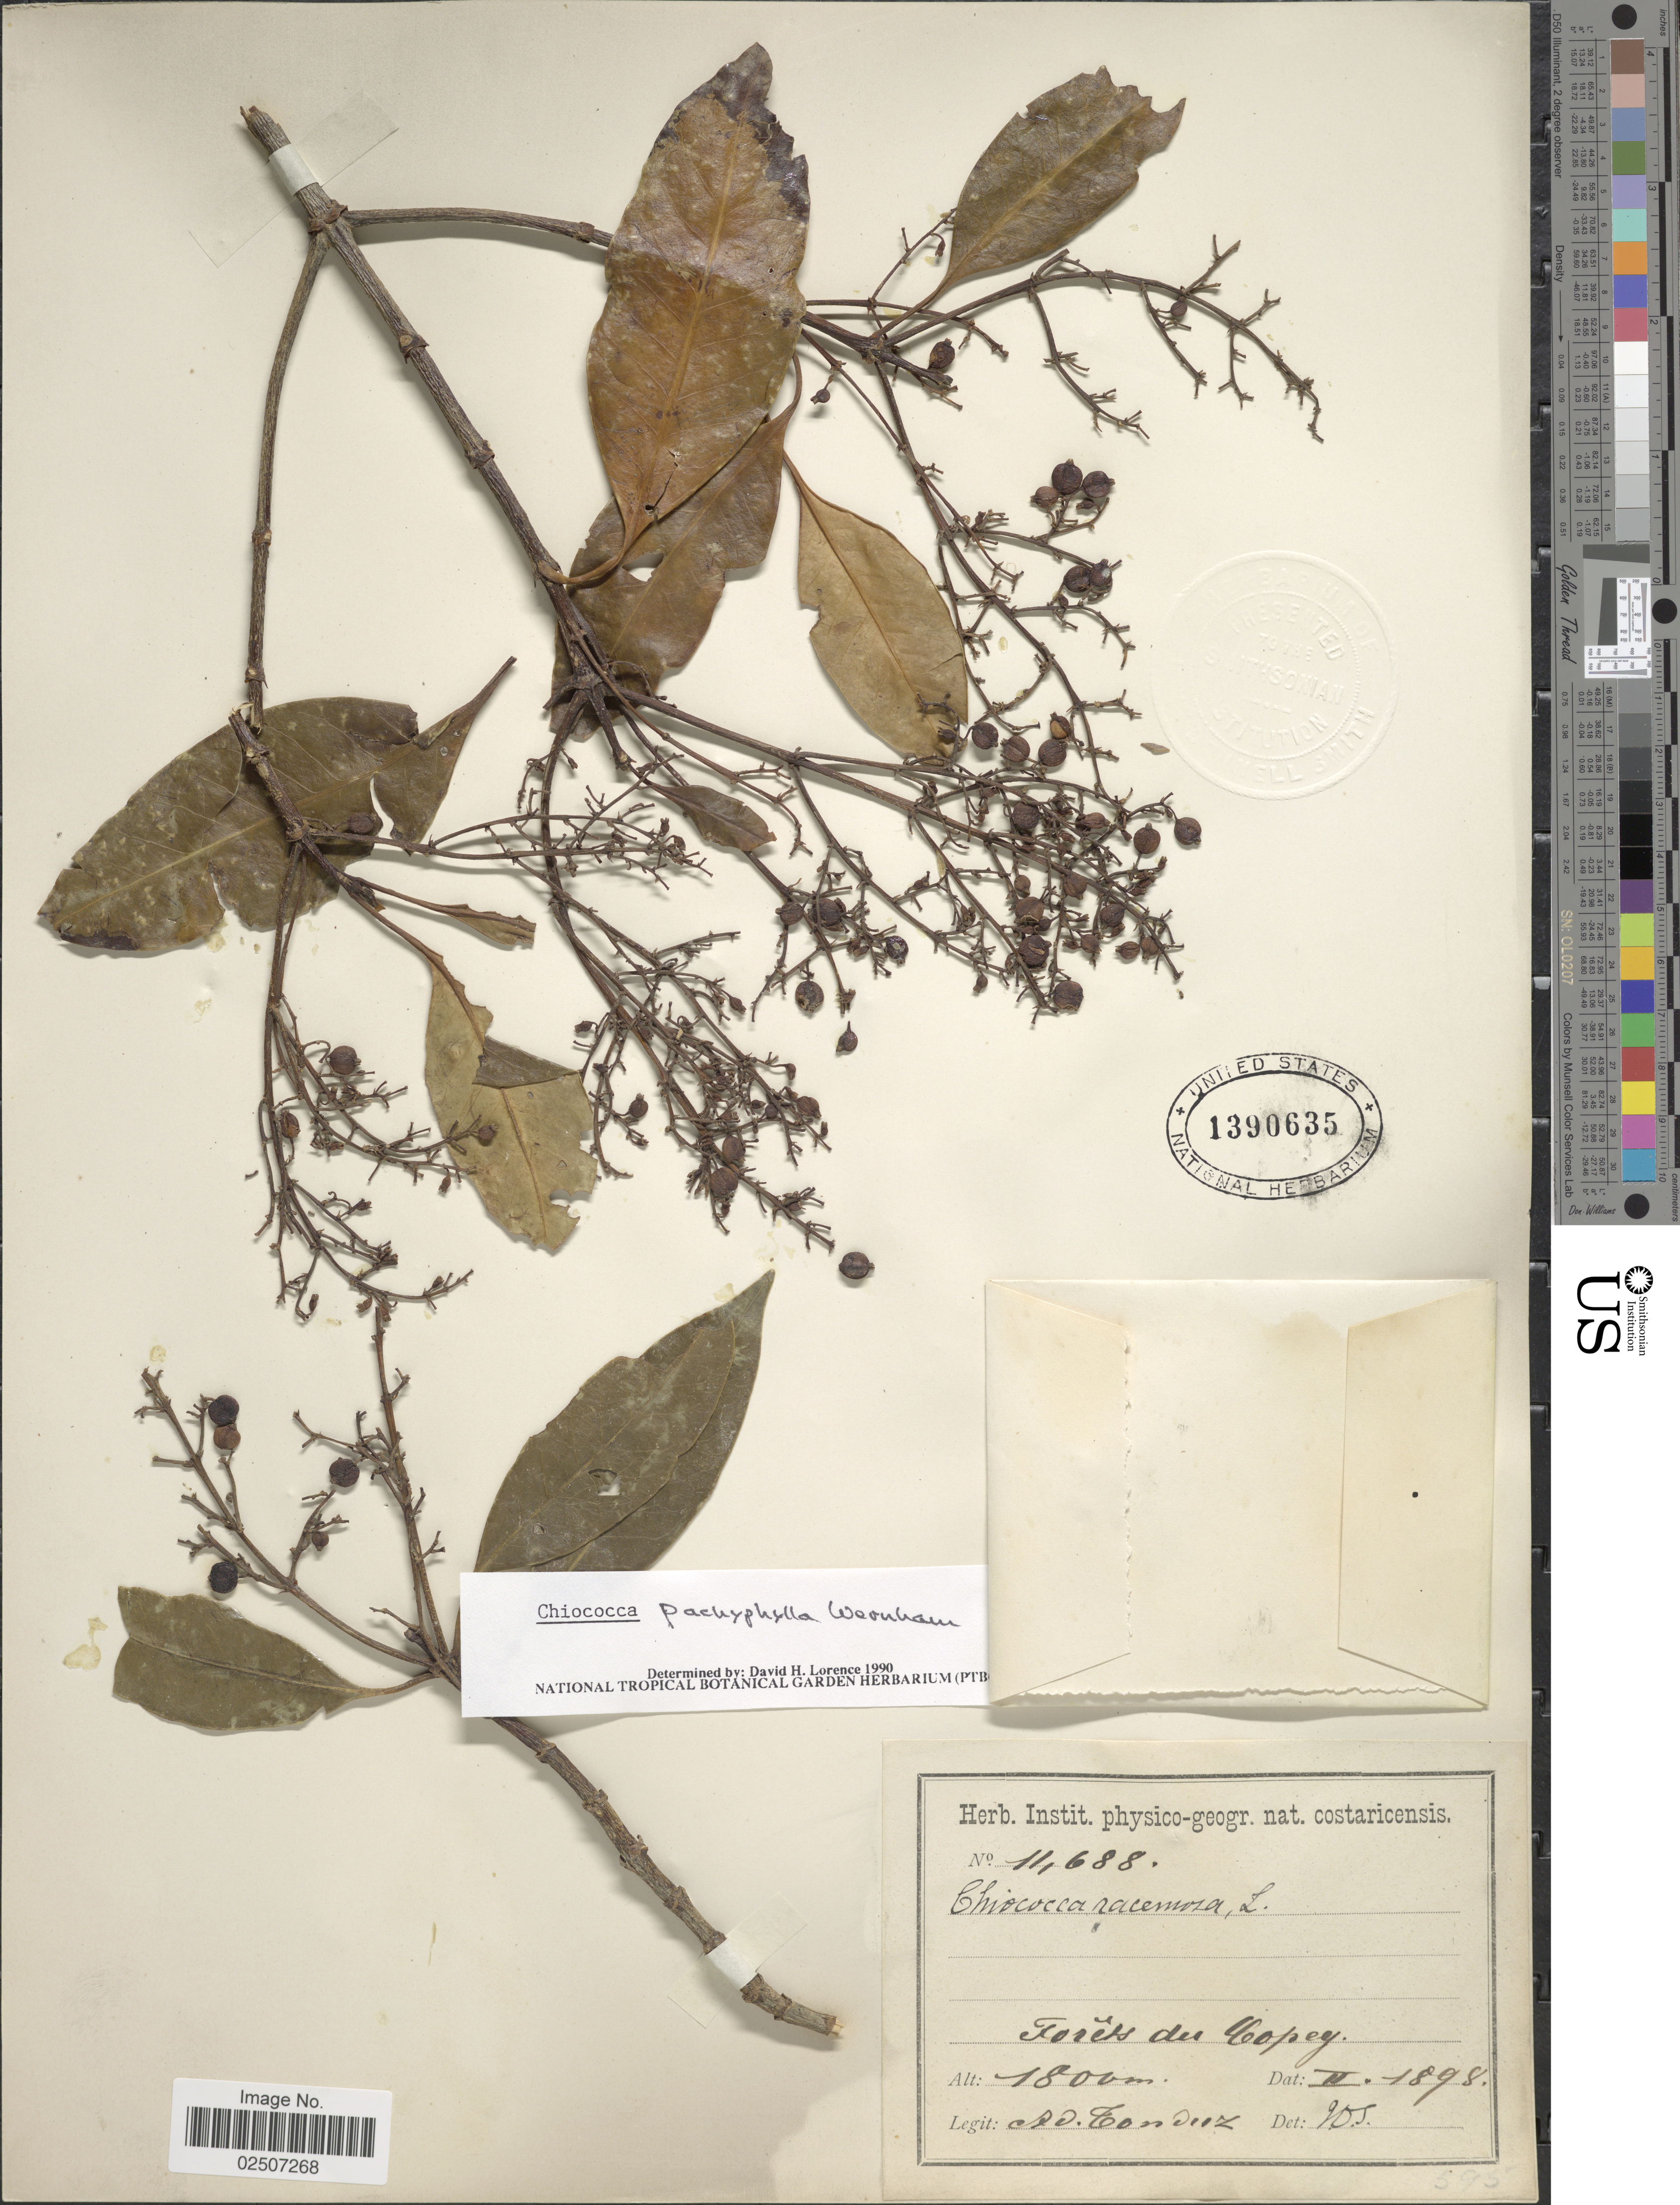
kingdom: Plantae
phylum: Tracheophyta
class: Magnoliopsida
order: Gentianales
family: Rubiaceae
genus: Chiococca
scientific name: Chiococca pachyphylla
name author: Wernham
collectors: A. Tonduz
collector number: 11688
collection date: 1898-02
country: Costa Rica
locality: Forets du Copey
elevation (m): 1800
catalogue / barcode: US 1390635